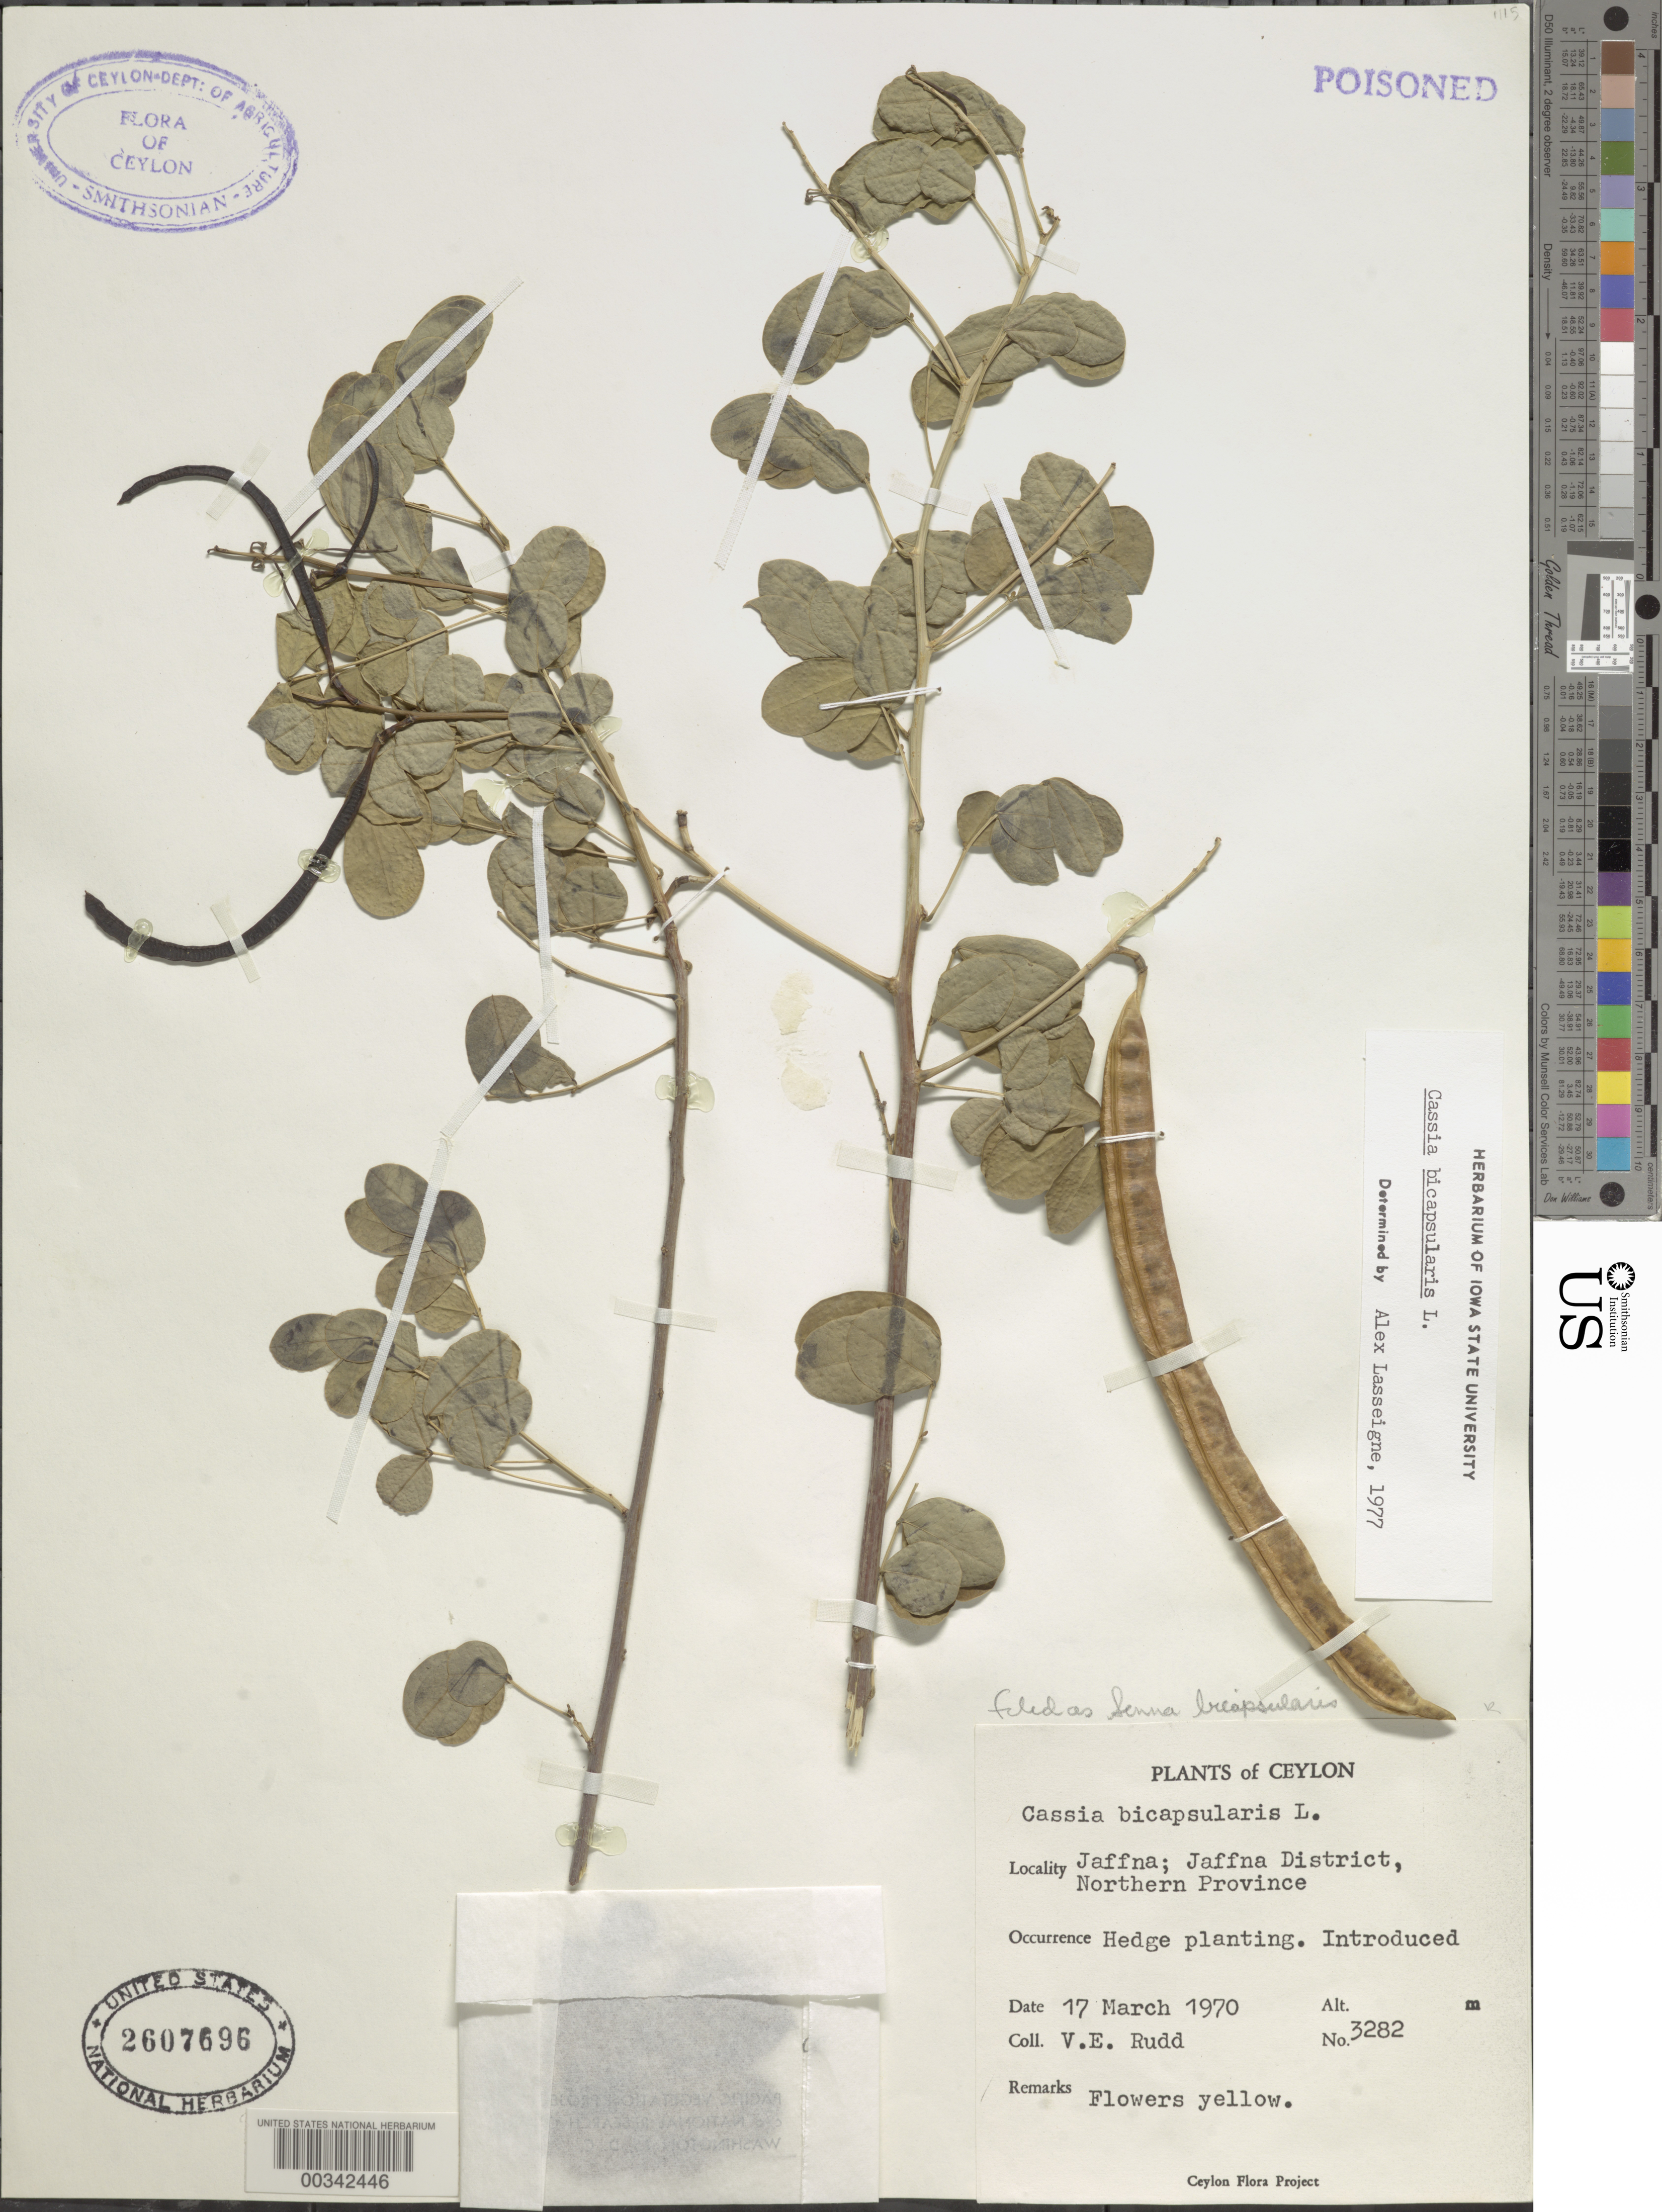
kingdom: Plantae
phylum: Tracheophyta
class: Magnoliopsida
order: Fabales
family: Fabaceae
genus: Senna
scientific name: Senna bicapsularis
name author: (L.) Roxb.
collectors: V. E. Rudd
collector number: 3282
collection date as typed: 17 Mar 1970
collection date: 1970-03-17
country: Sri Lanka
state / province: Northern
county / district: Jaffna Dist.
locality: Jaffna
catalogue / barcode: US 2607696